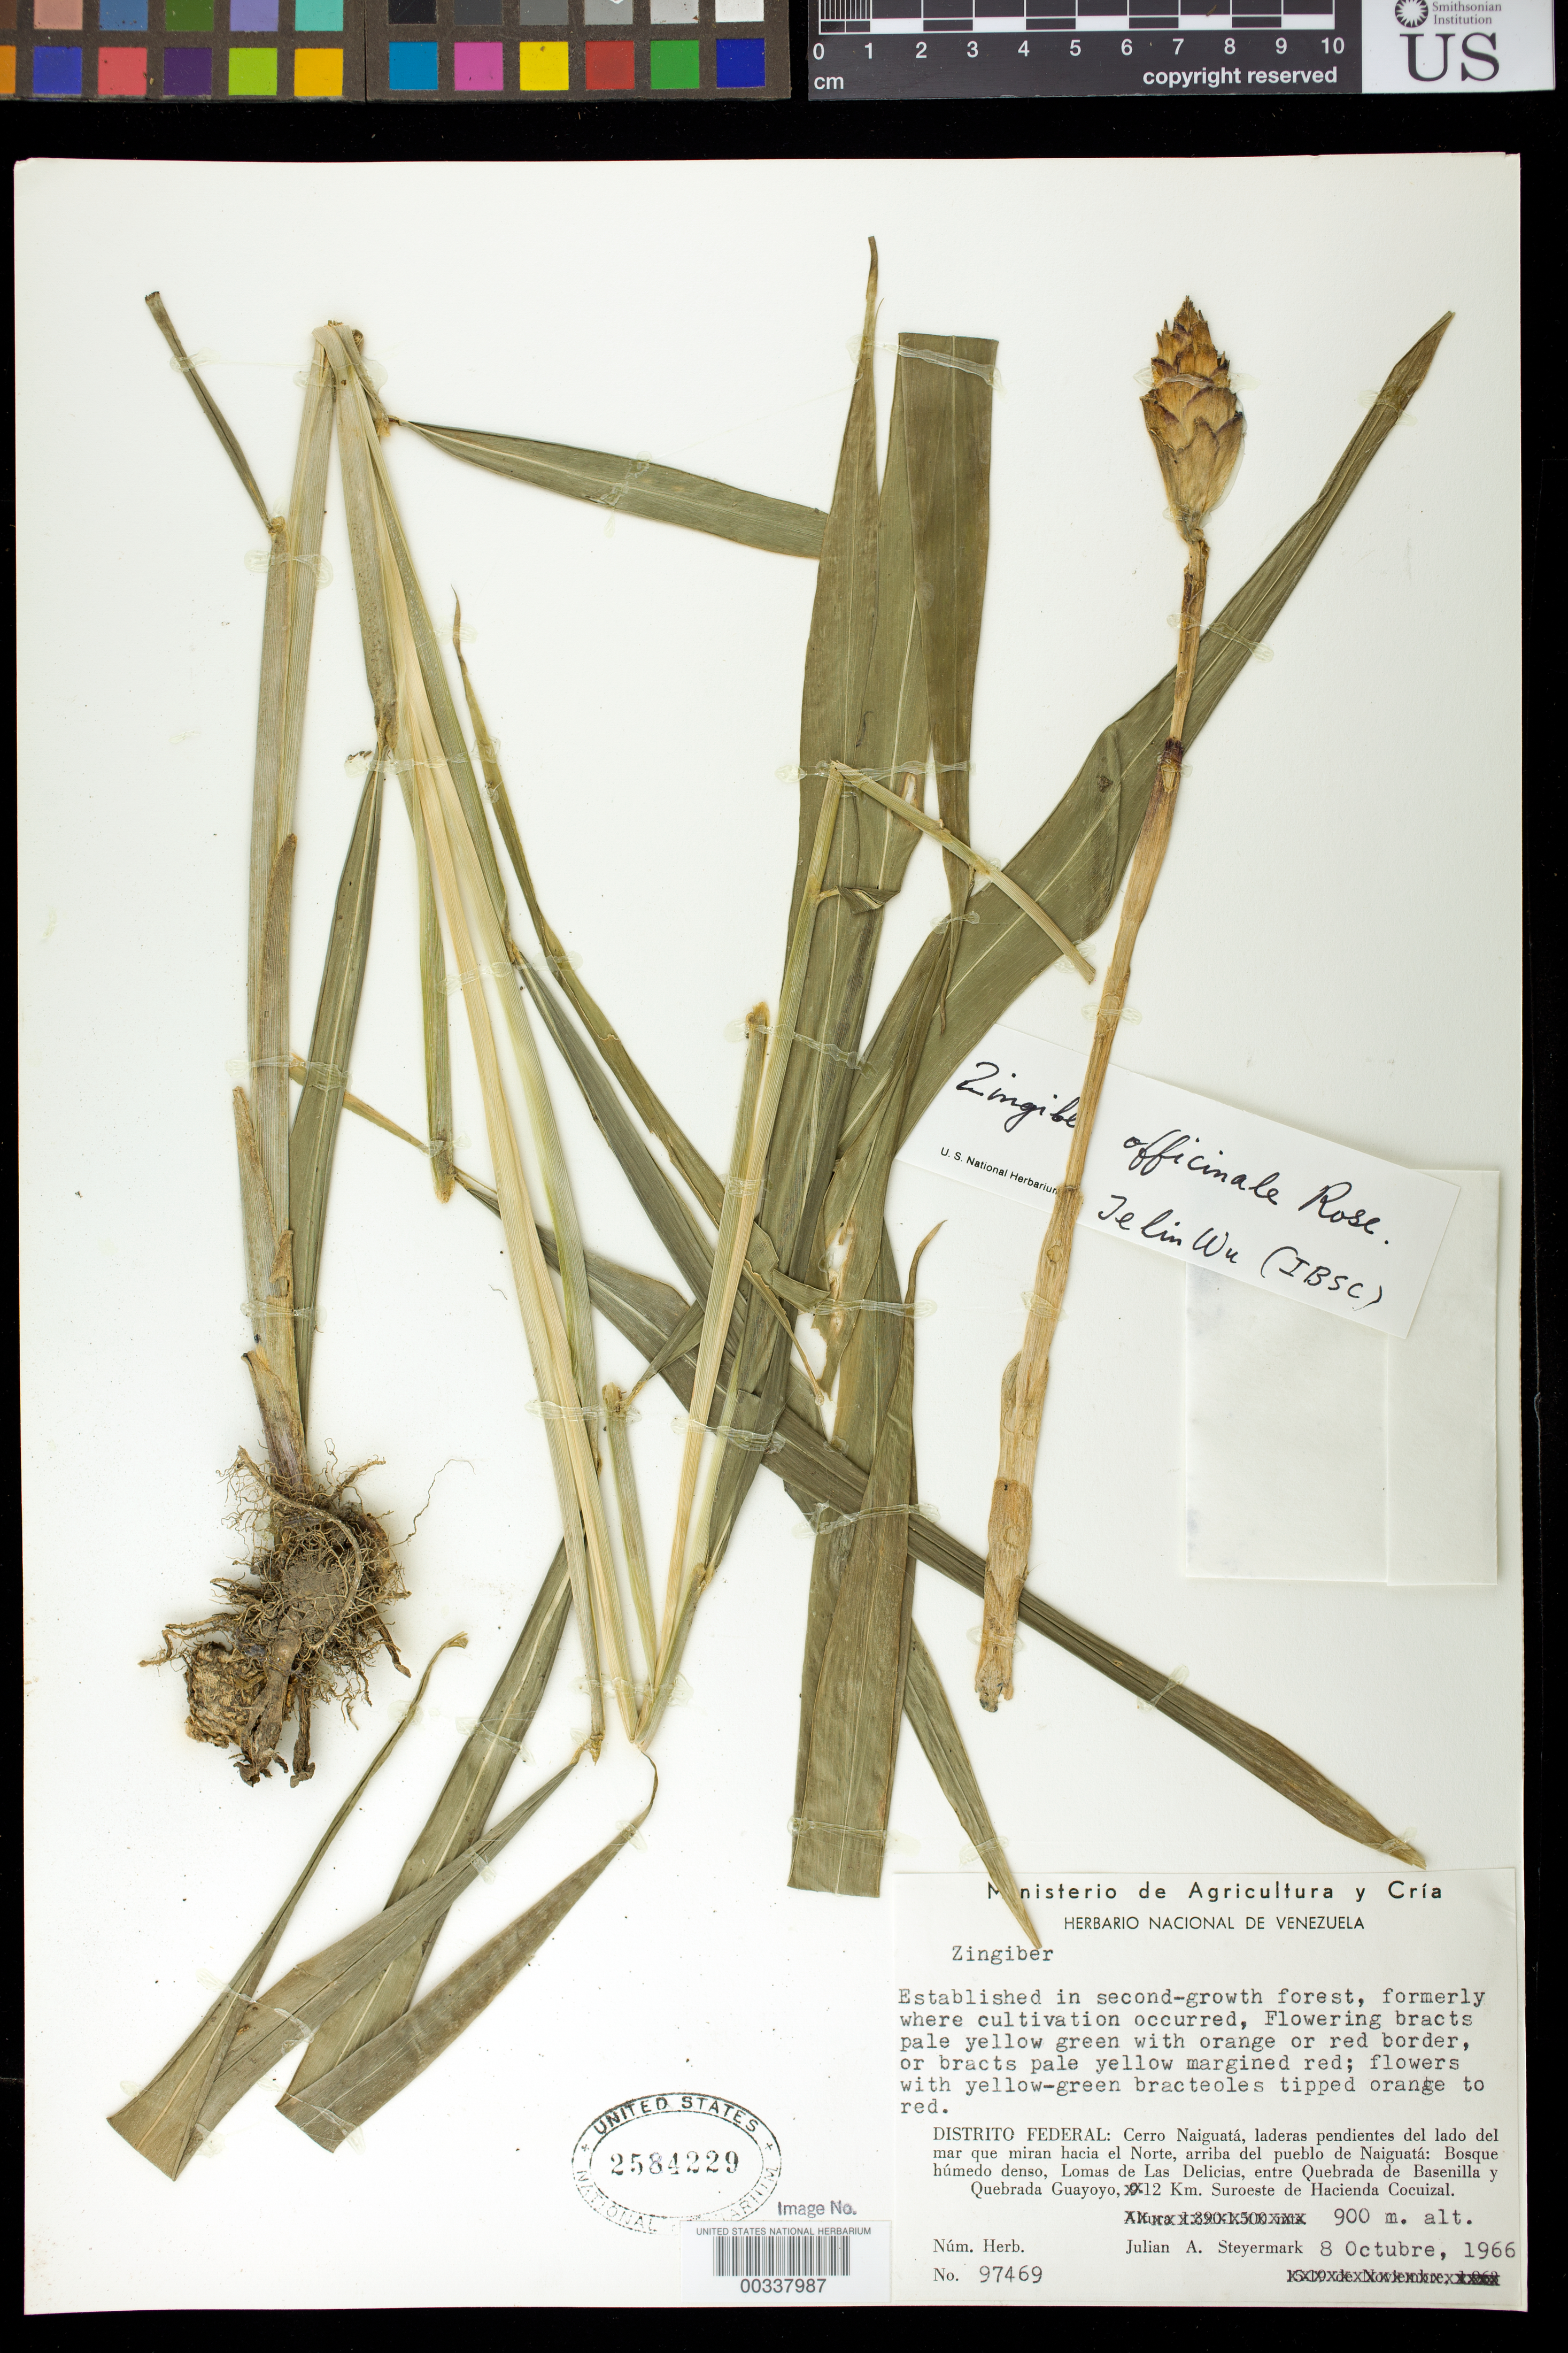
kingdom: Plantae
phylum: Tracheophyta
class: Liliopsida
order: Zingiberales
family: Zingiberaceae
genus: Zingiber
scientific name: Zingiber officinale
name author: Roscoe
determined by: Wu, Te-Ling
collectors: J. Steyermark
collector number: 97469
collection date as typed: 08 Oct 1966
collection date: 1966-10-08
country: Venezuela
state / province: Distrito Federal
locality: Cerro naiguata, laderas pendientes del lado del mar que miran hacia el norte, arriba del pueblo de naiguata: ...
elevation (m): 900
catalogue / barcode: US 2584229